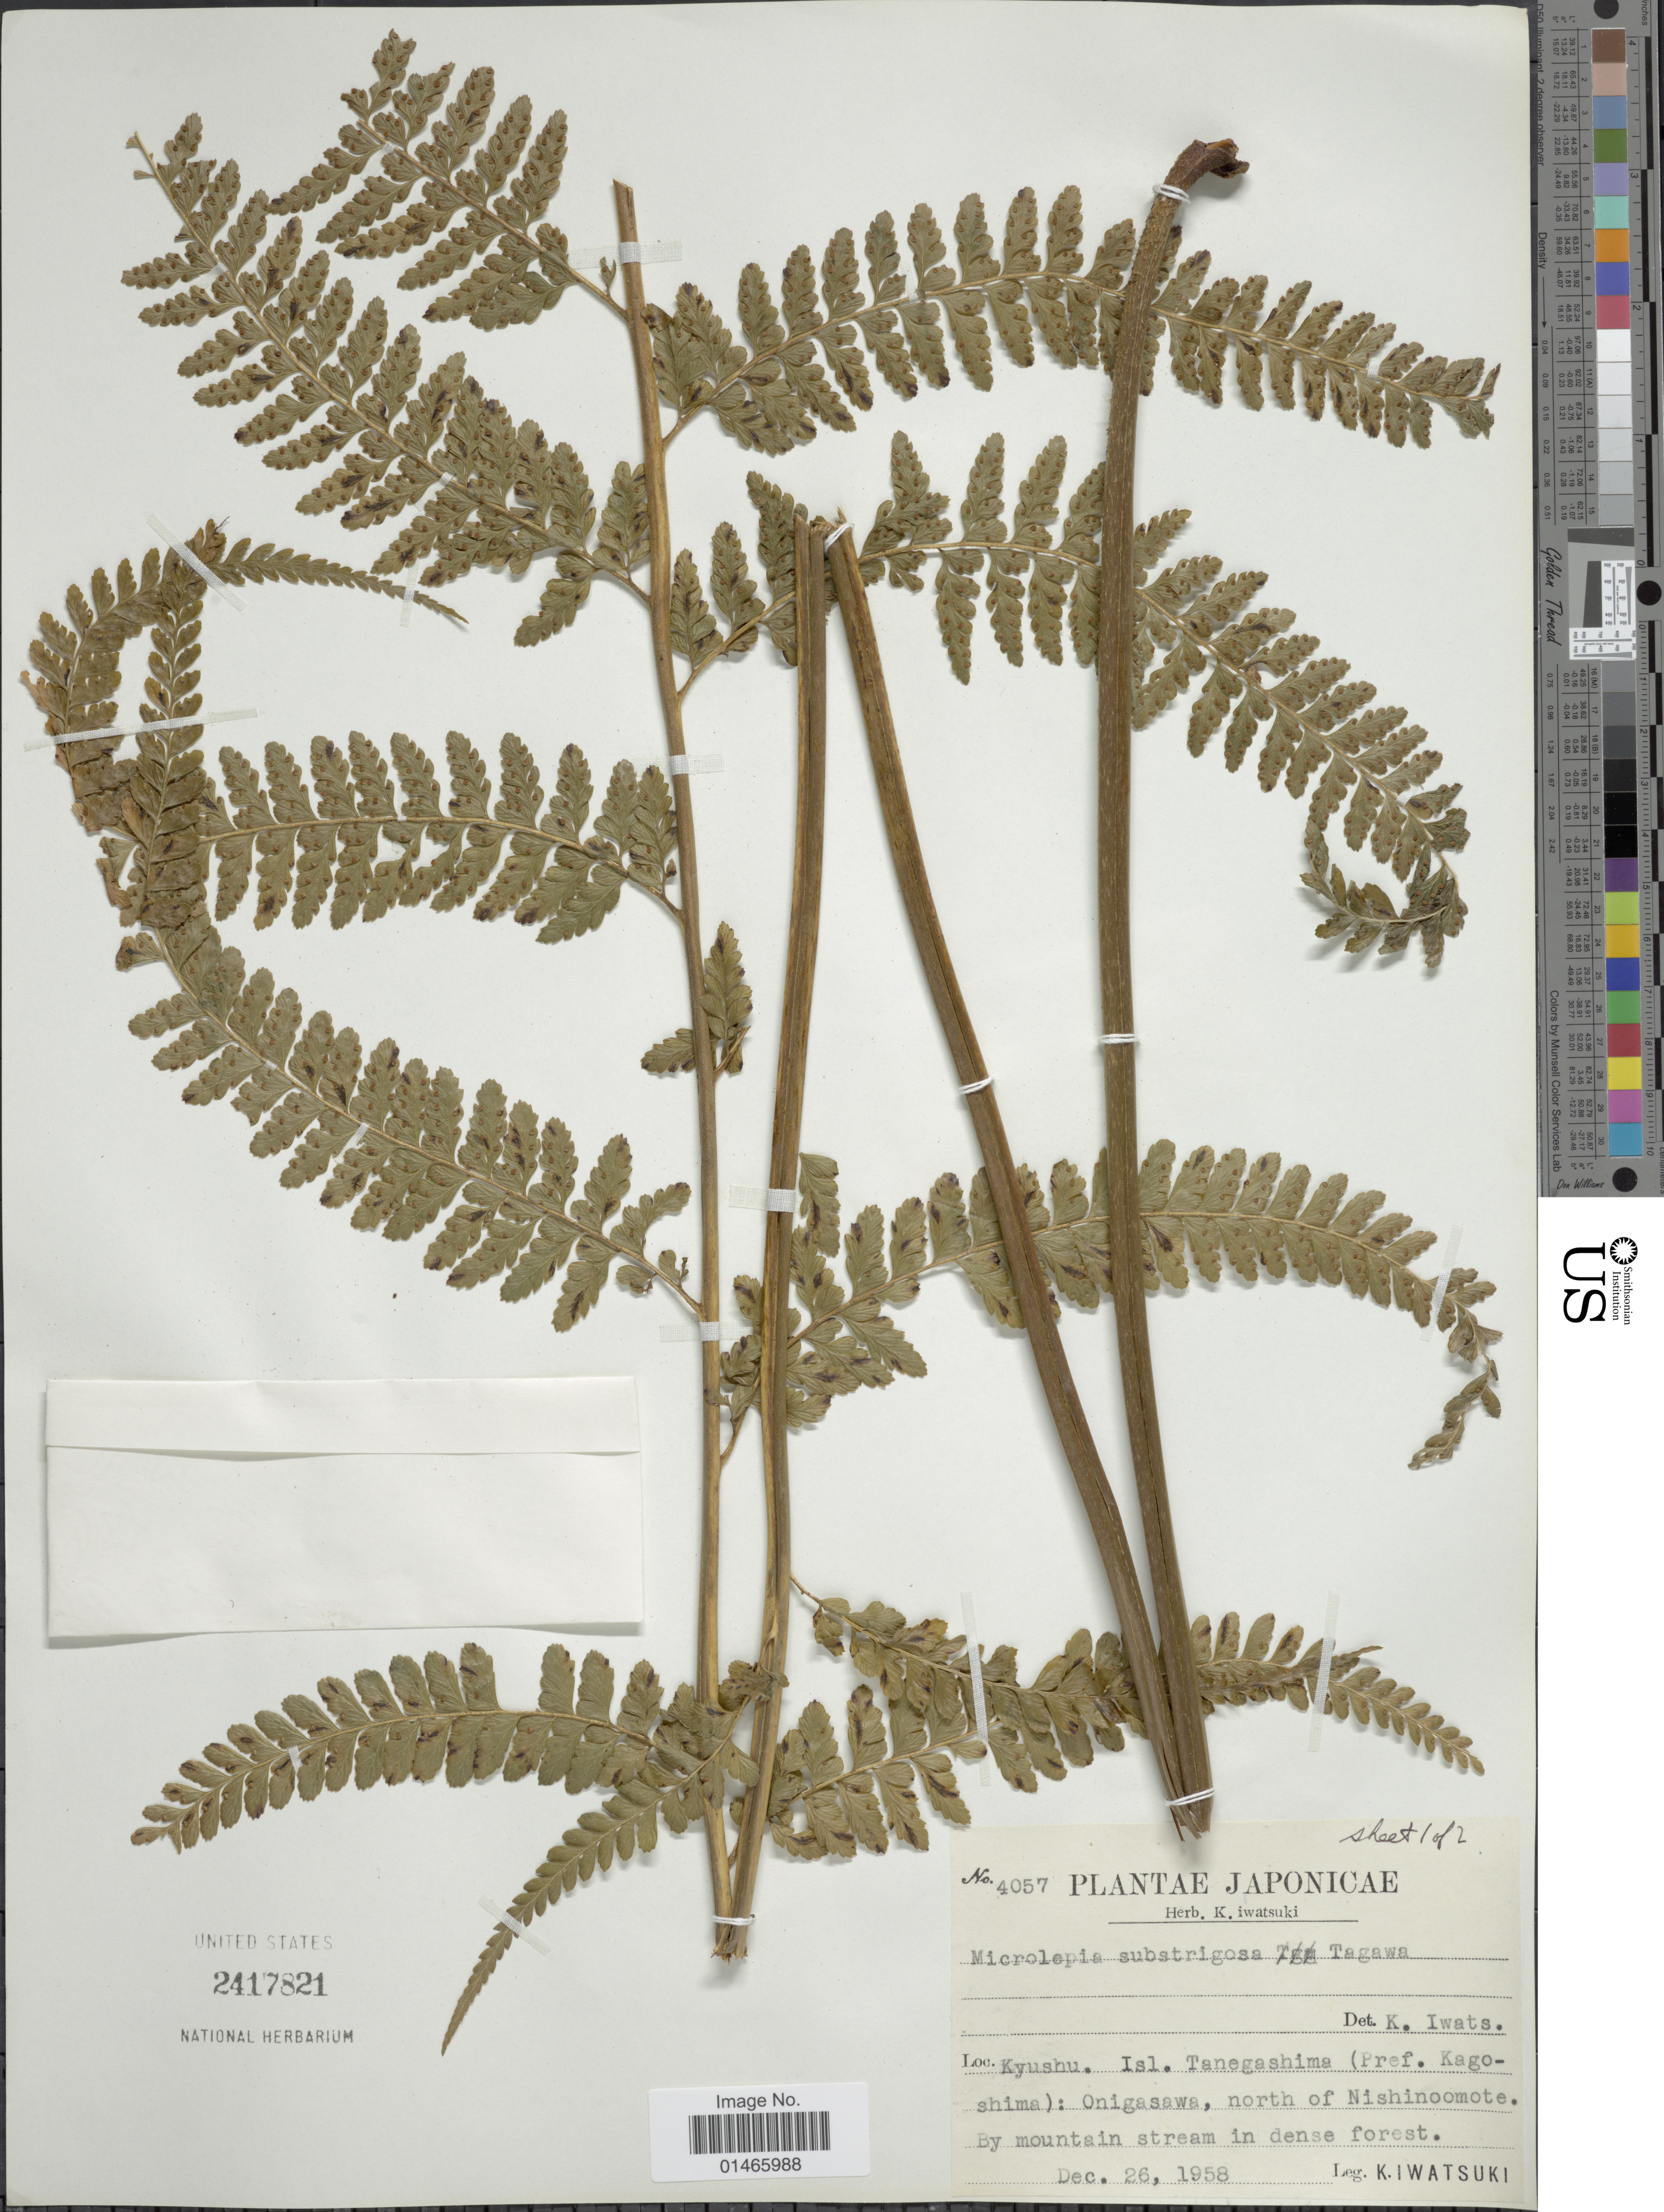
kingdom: Plantae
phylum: Tracheophyta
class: Polypodiopsida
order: Polypodiales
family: Dennstaedtiaceae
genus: Microlepia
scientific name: Microlepia substrigosa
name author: Tagawa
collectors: K. Iwatsuki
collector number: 4057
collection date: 1958-12-26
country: Japan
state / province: Kagosima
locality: Kyushu, Isl. Tanegashima: Onigasawa, north of Nishinoomote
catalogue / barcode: US 2417821